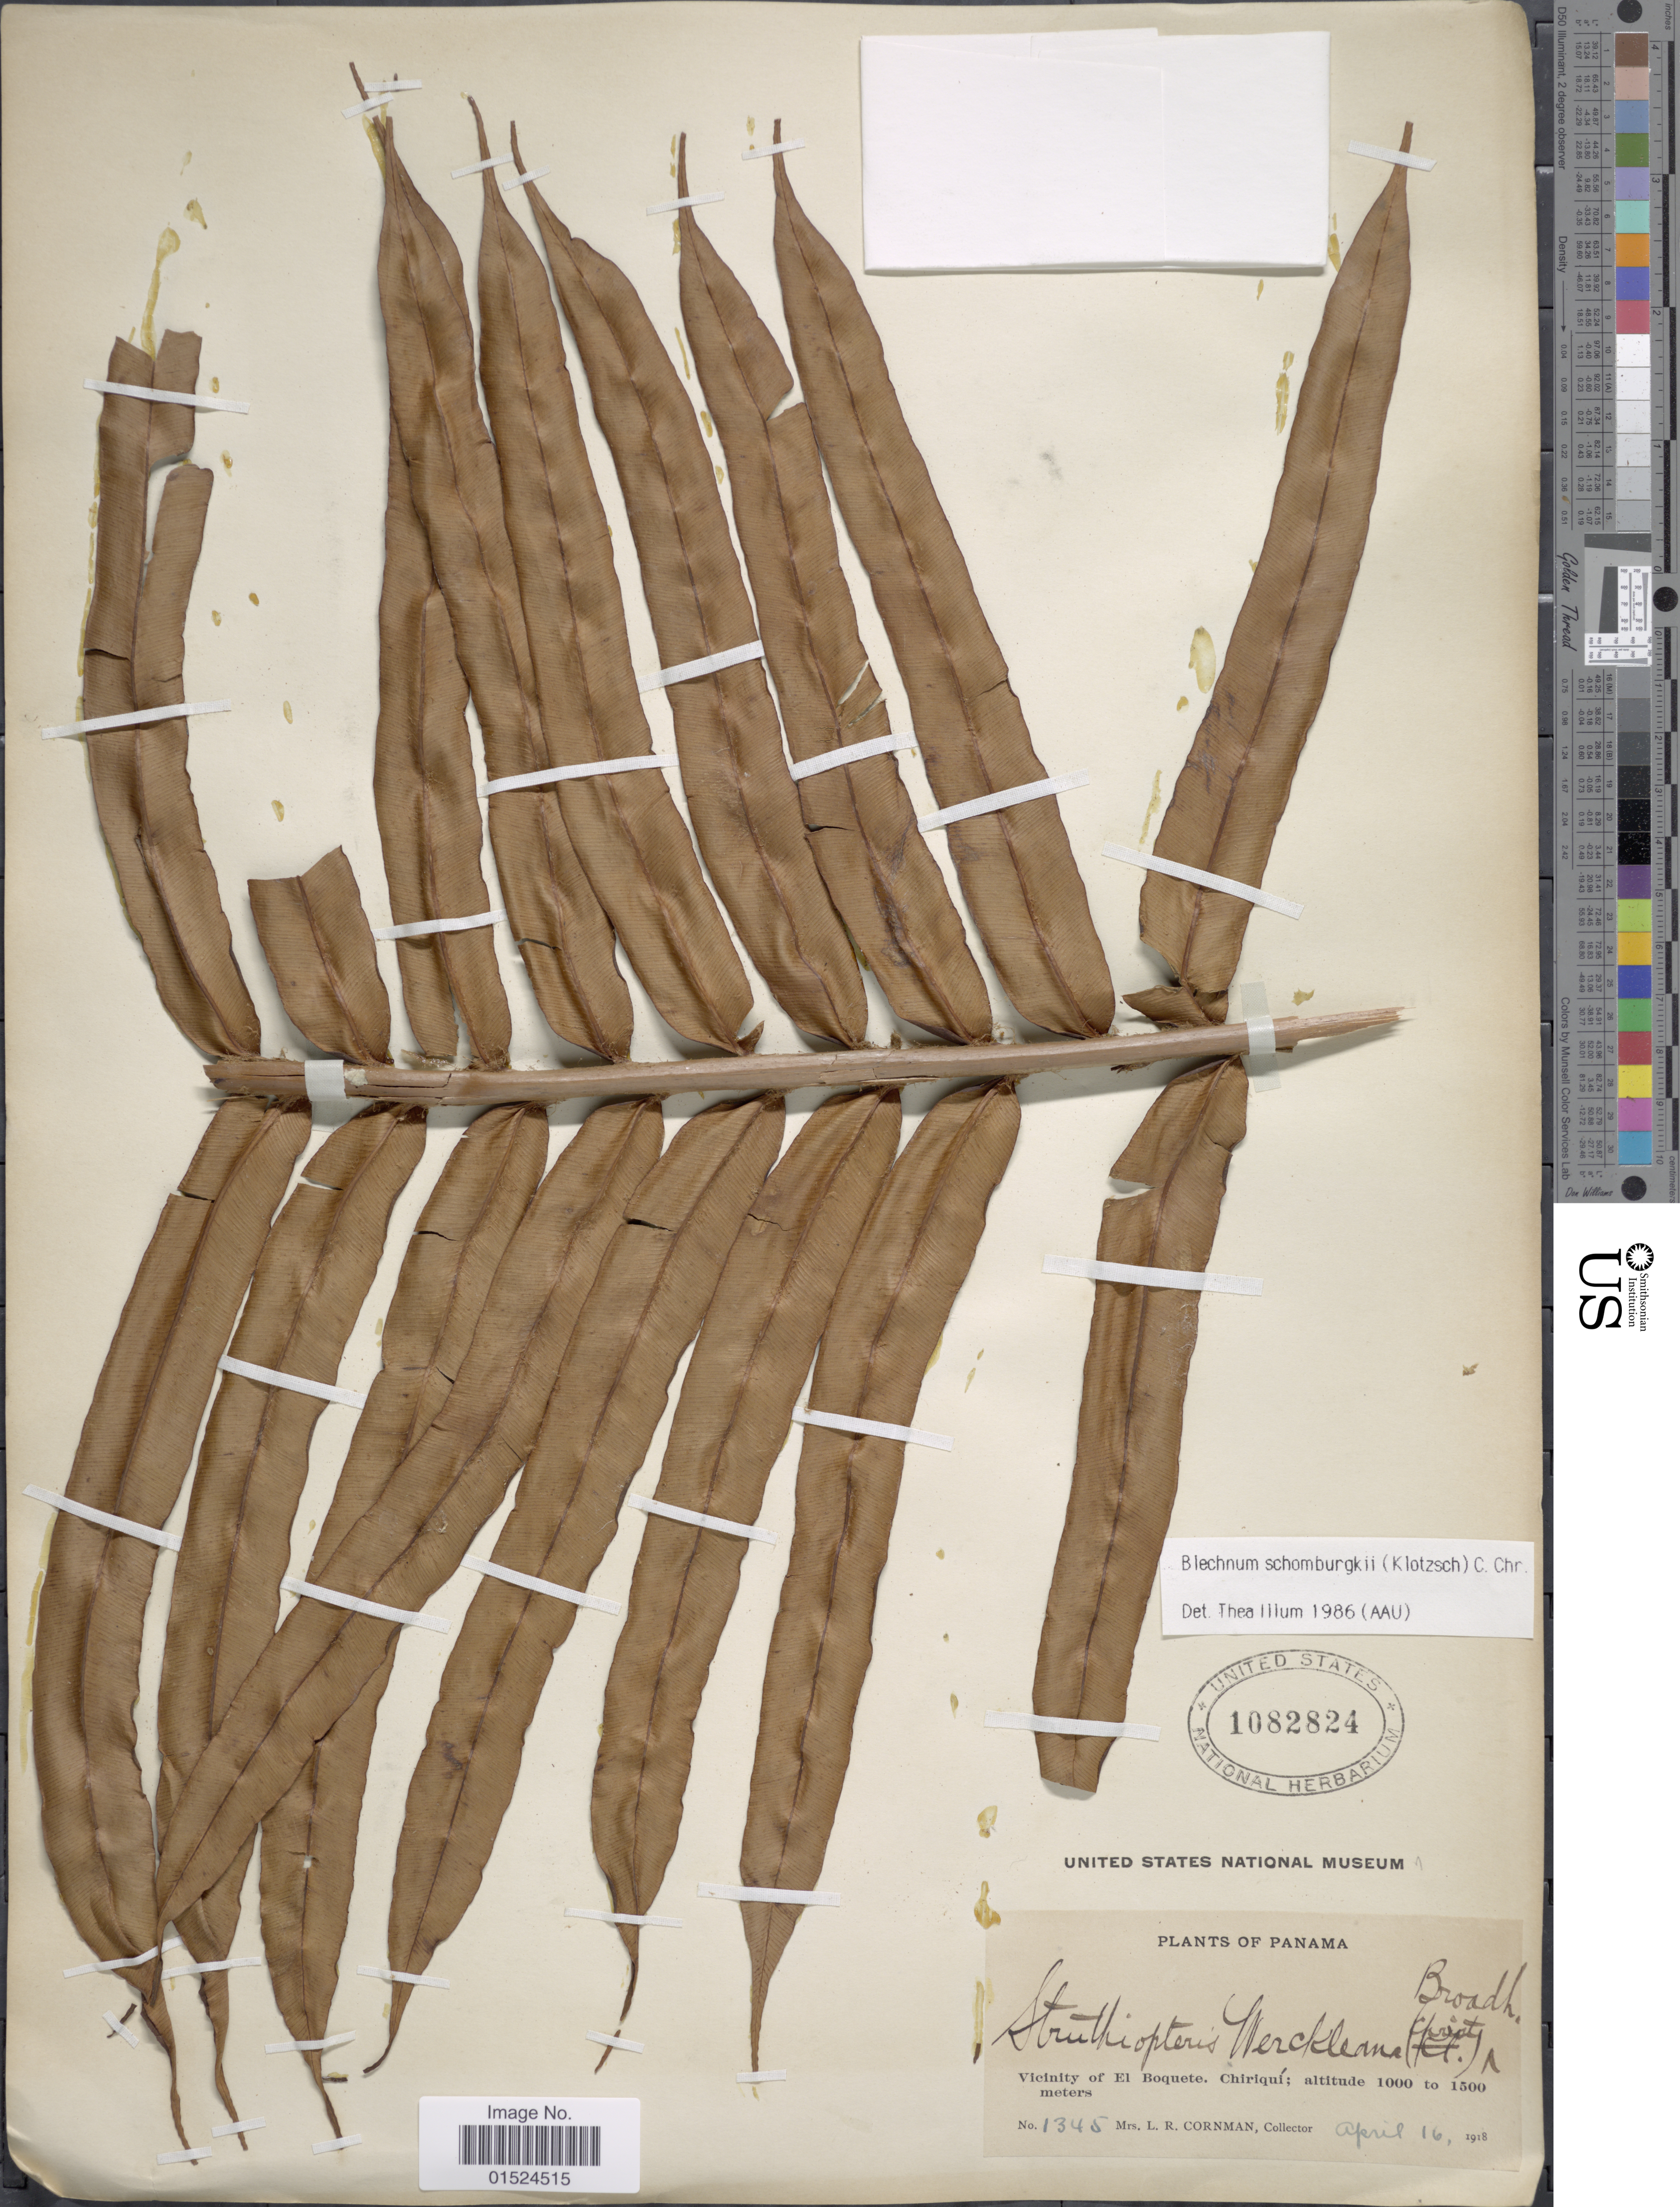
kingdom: Plantae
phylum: Tracheophyta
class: Polypodiopsida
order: Polypodiales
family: Blechnaceae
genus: Blechnum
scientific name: Blechnum schomburgkii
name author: (Klotzsch) C. Chr.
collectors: L. Cornman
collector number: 1345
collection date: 1918-04-16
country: Panama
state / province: Chiriqui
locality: Vicinity of El Boquete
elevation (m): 1000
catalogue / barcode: US 1082824